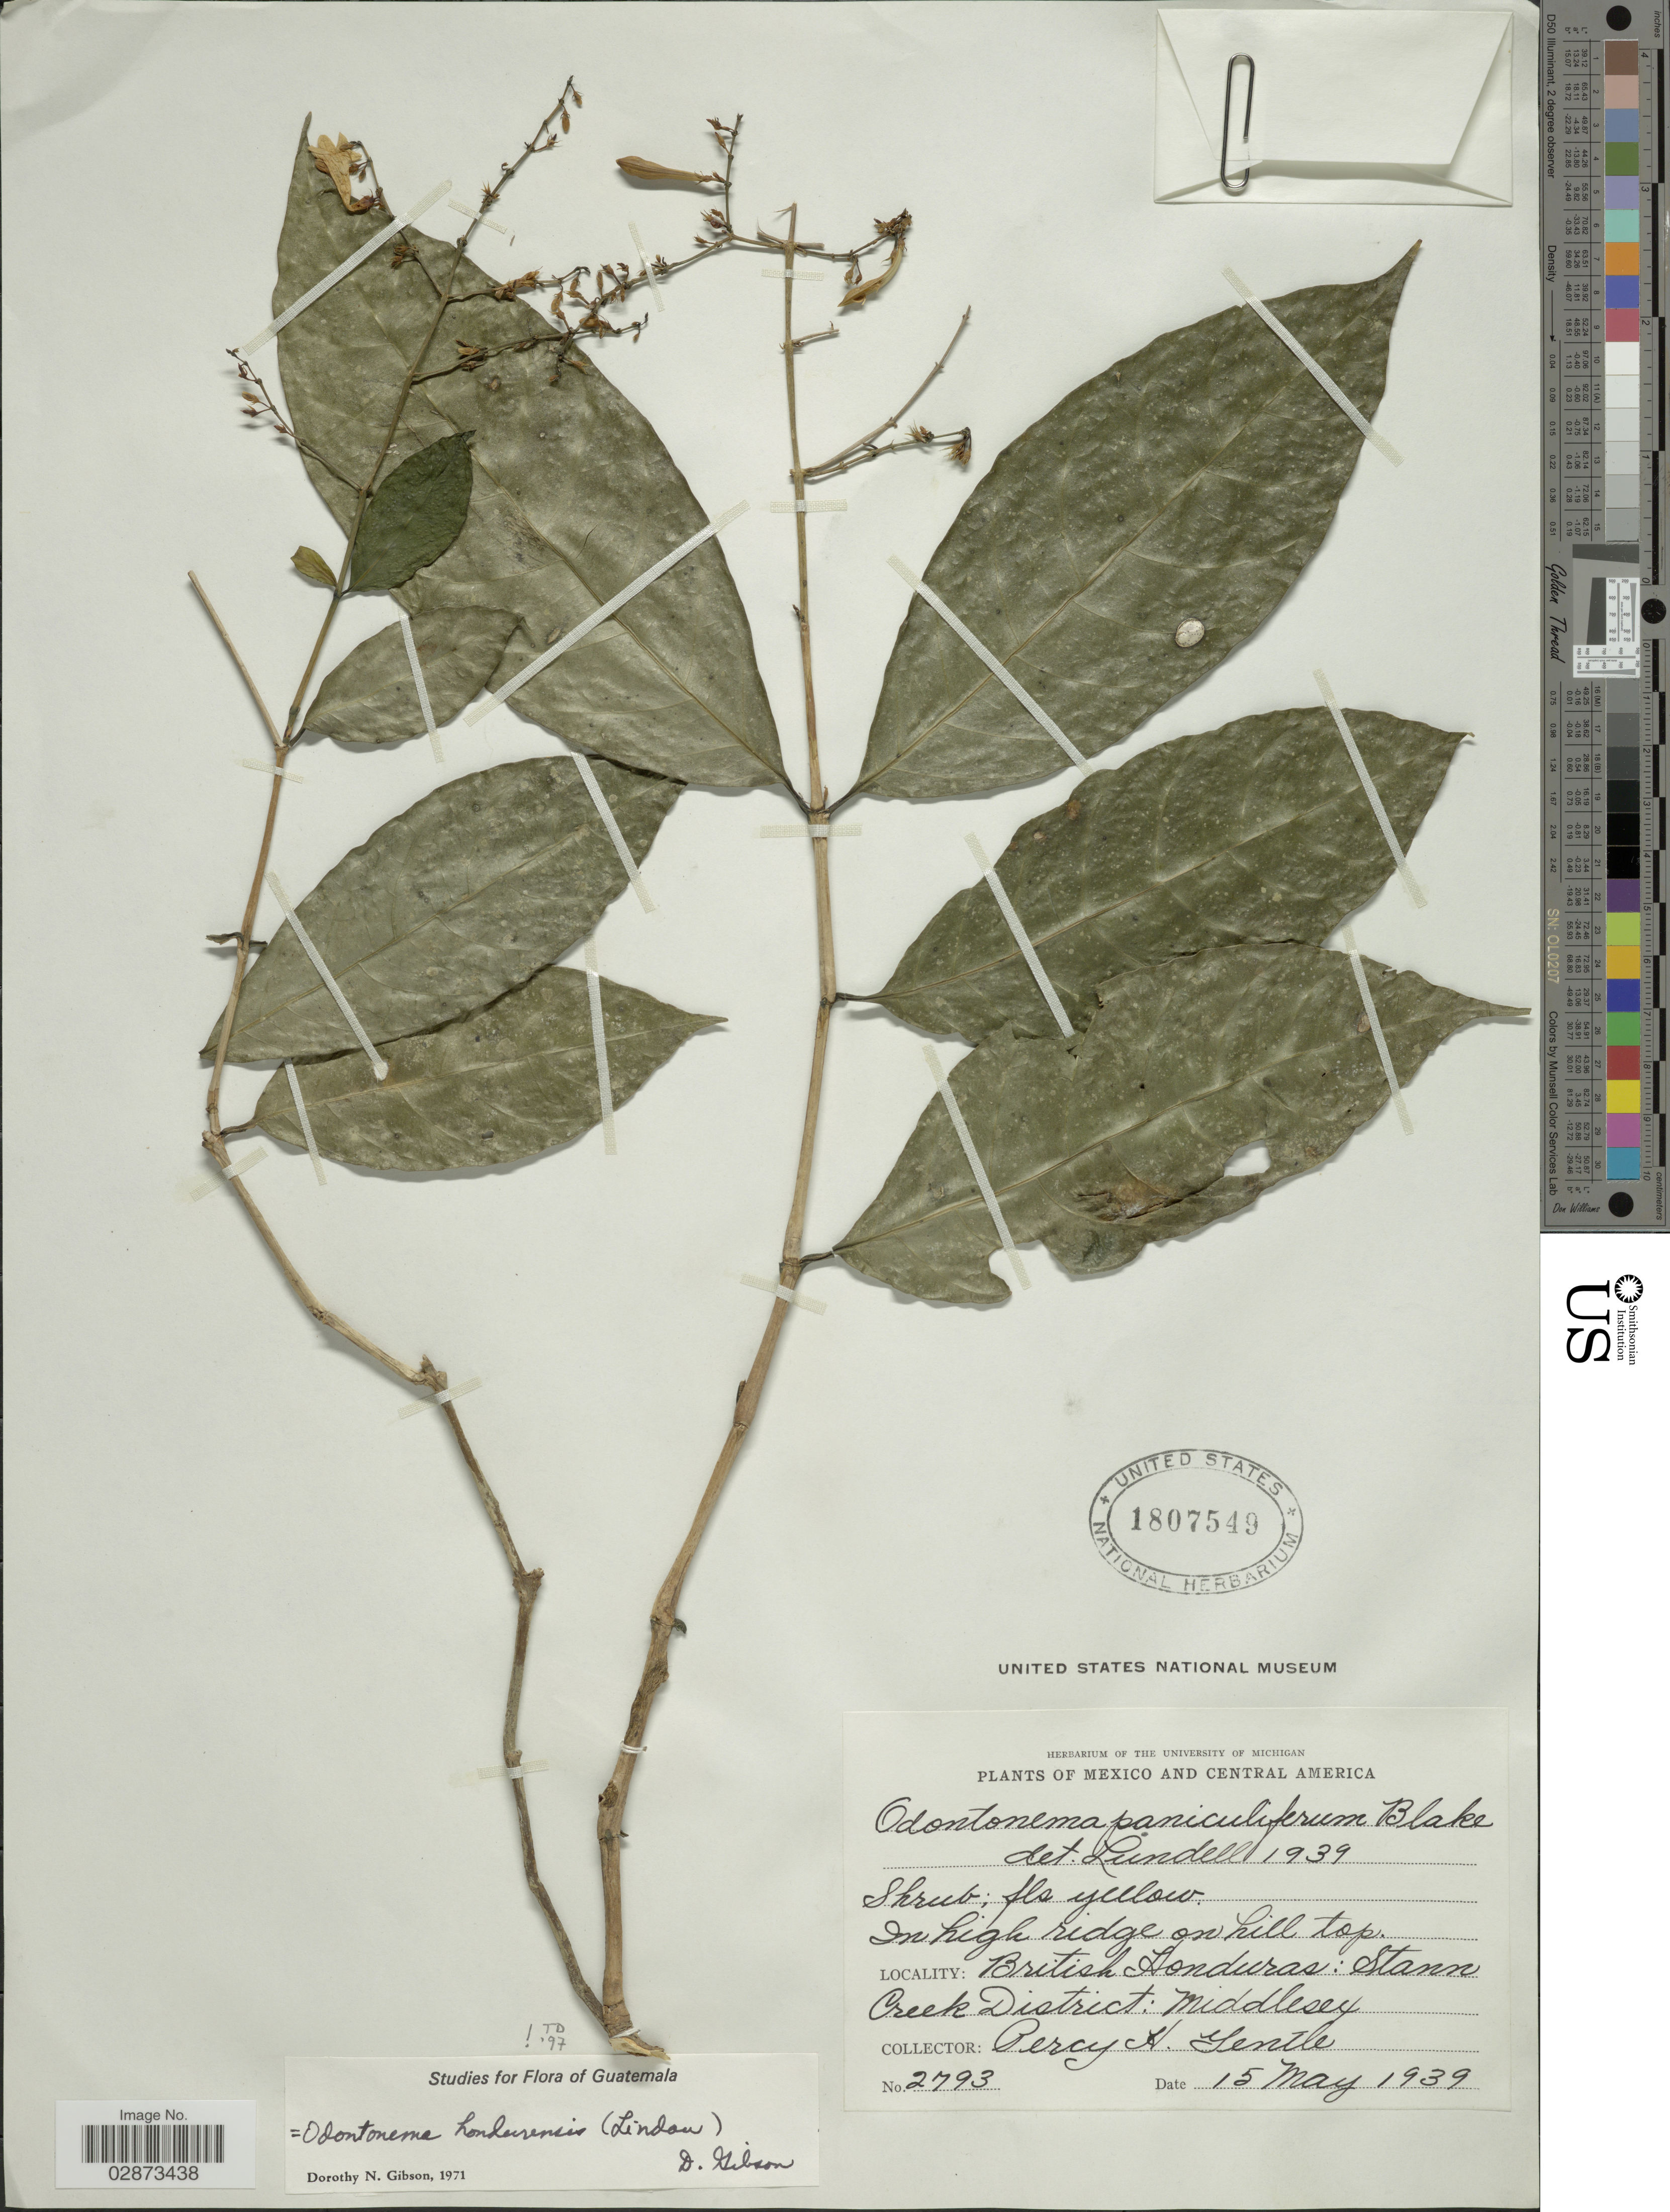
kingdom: Plantae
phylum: Tracheophyta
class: Magnoliopsida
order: Lamiales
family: Acanthaceae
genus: Odontonema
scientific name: Odontonema hondurensis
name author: (Lindau) D.N. Gibson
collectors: P. H. Gentle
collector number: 2793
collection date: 1939-05-15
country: Belize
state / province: Stann Creek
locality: British Honduras: Stann Creek District: Middlesex, In high ridge on hill top.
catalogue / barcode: US 1807549